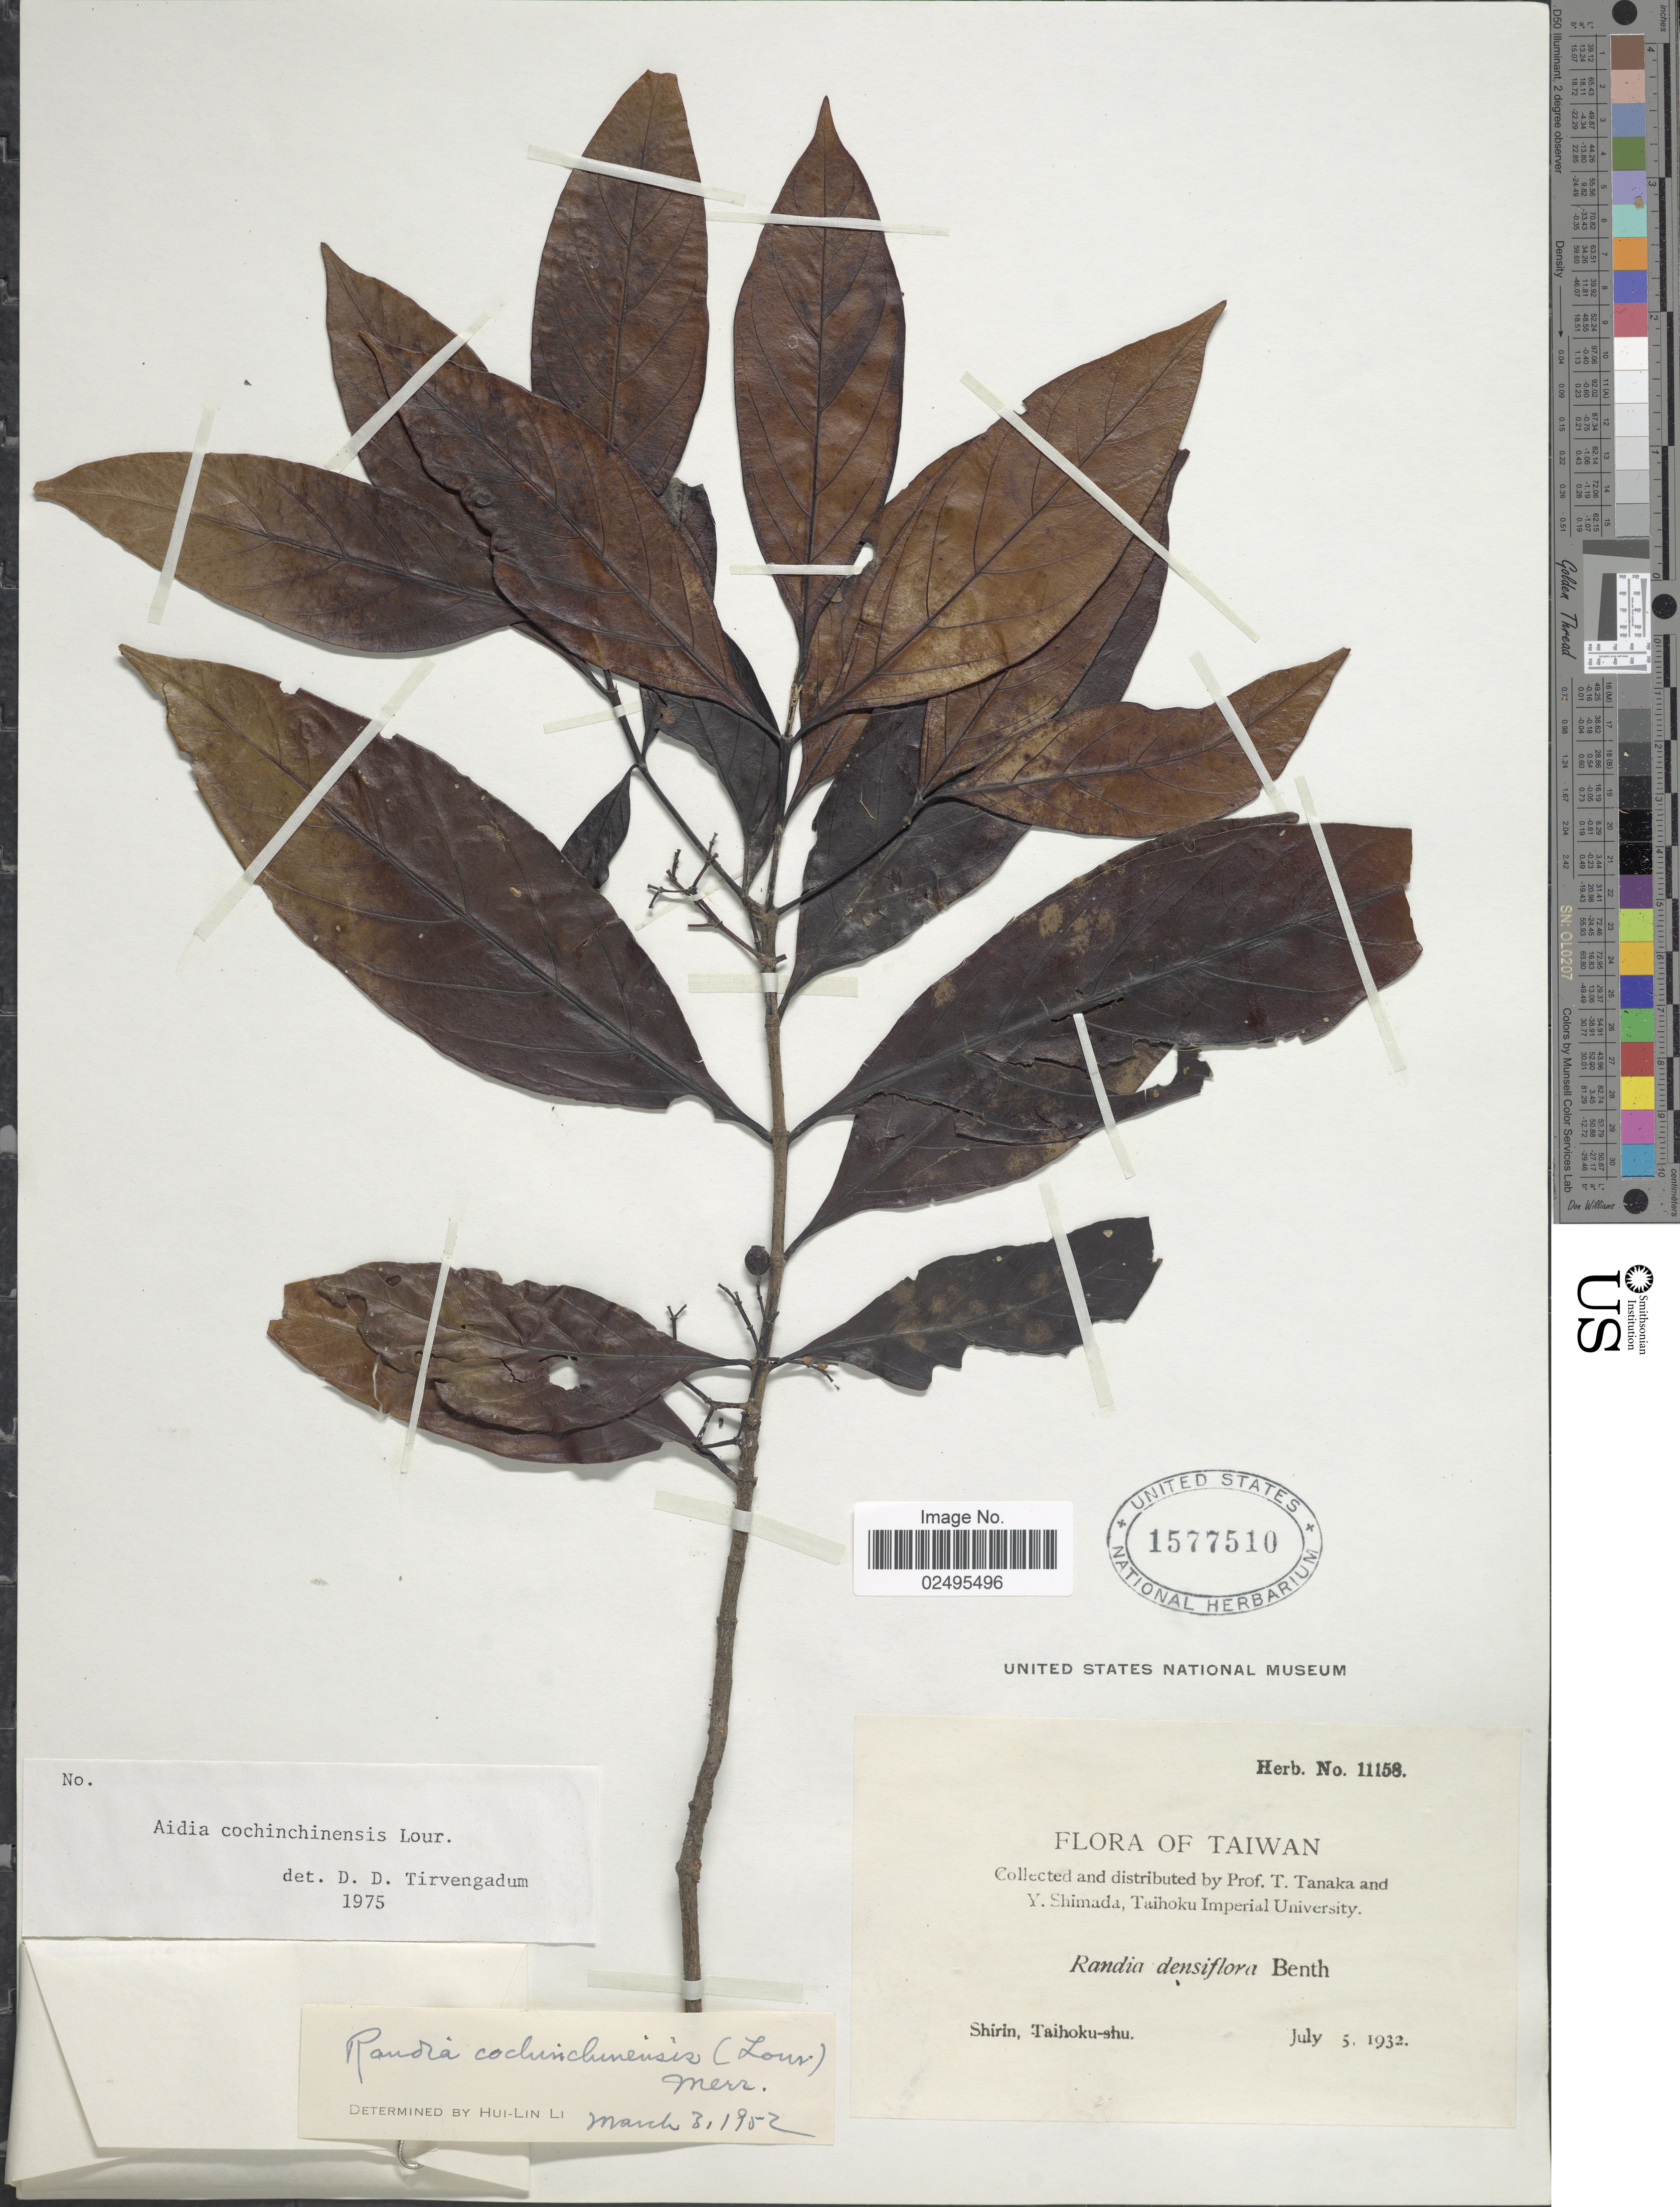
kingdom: Plantae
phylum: Tracheophyta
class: Magnoliopsida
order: Gentianales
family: Rubiaceae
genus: Aidia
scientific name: Aidia cochinchinensis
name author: (Lour.) Merr.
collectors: T. Tanaka & Y. Shimada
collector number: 11158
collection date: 1932-07-05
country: Taiwan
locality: Shirin, Taihoku-shu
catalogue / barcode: US 1575510